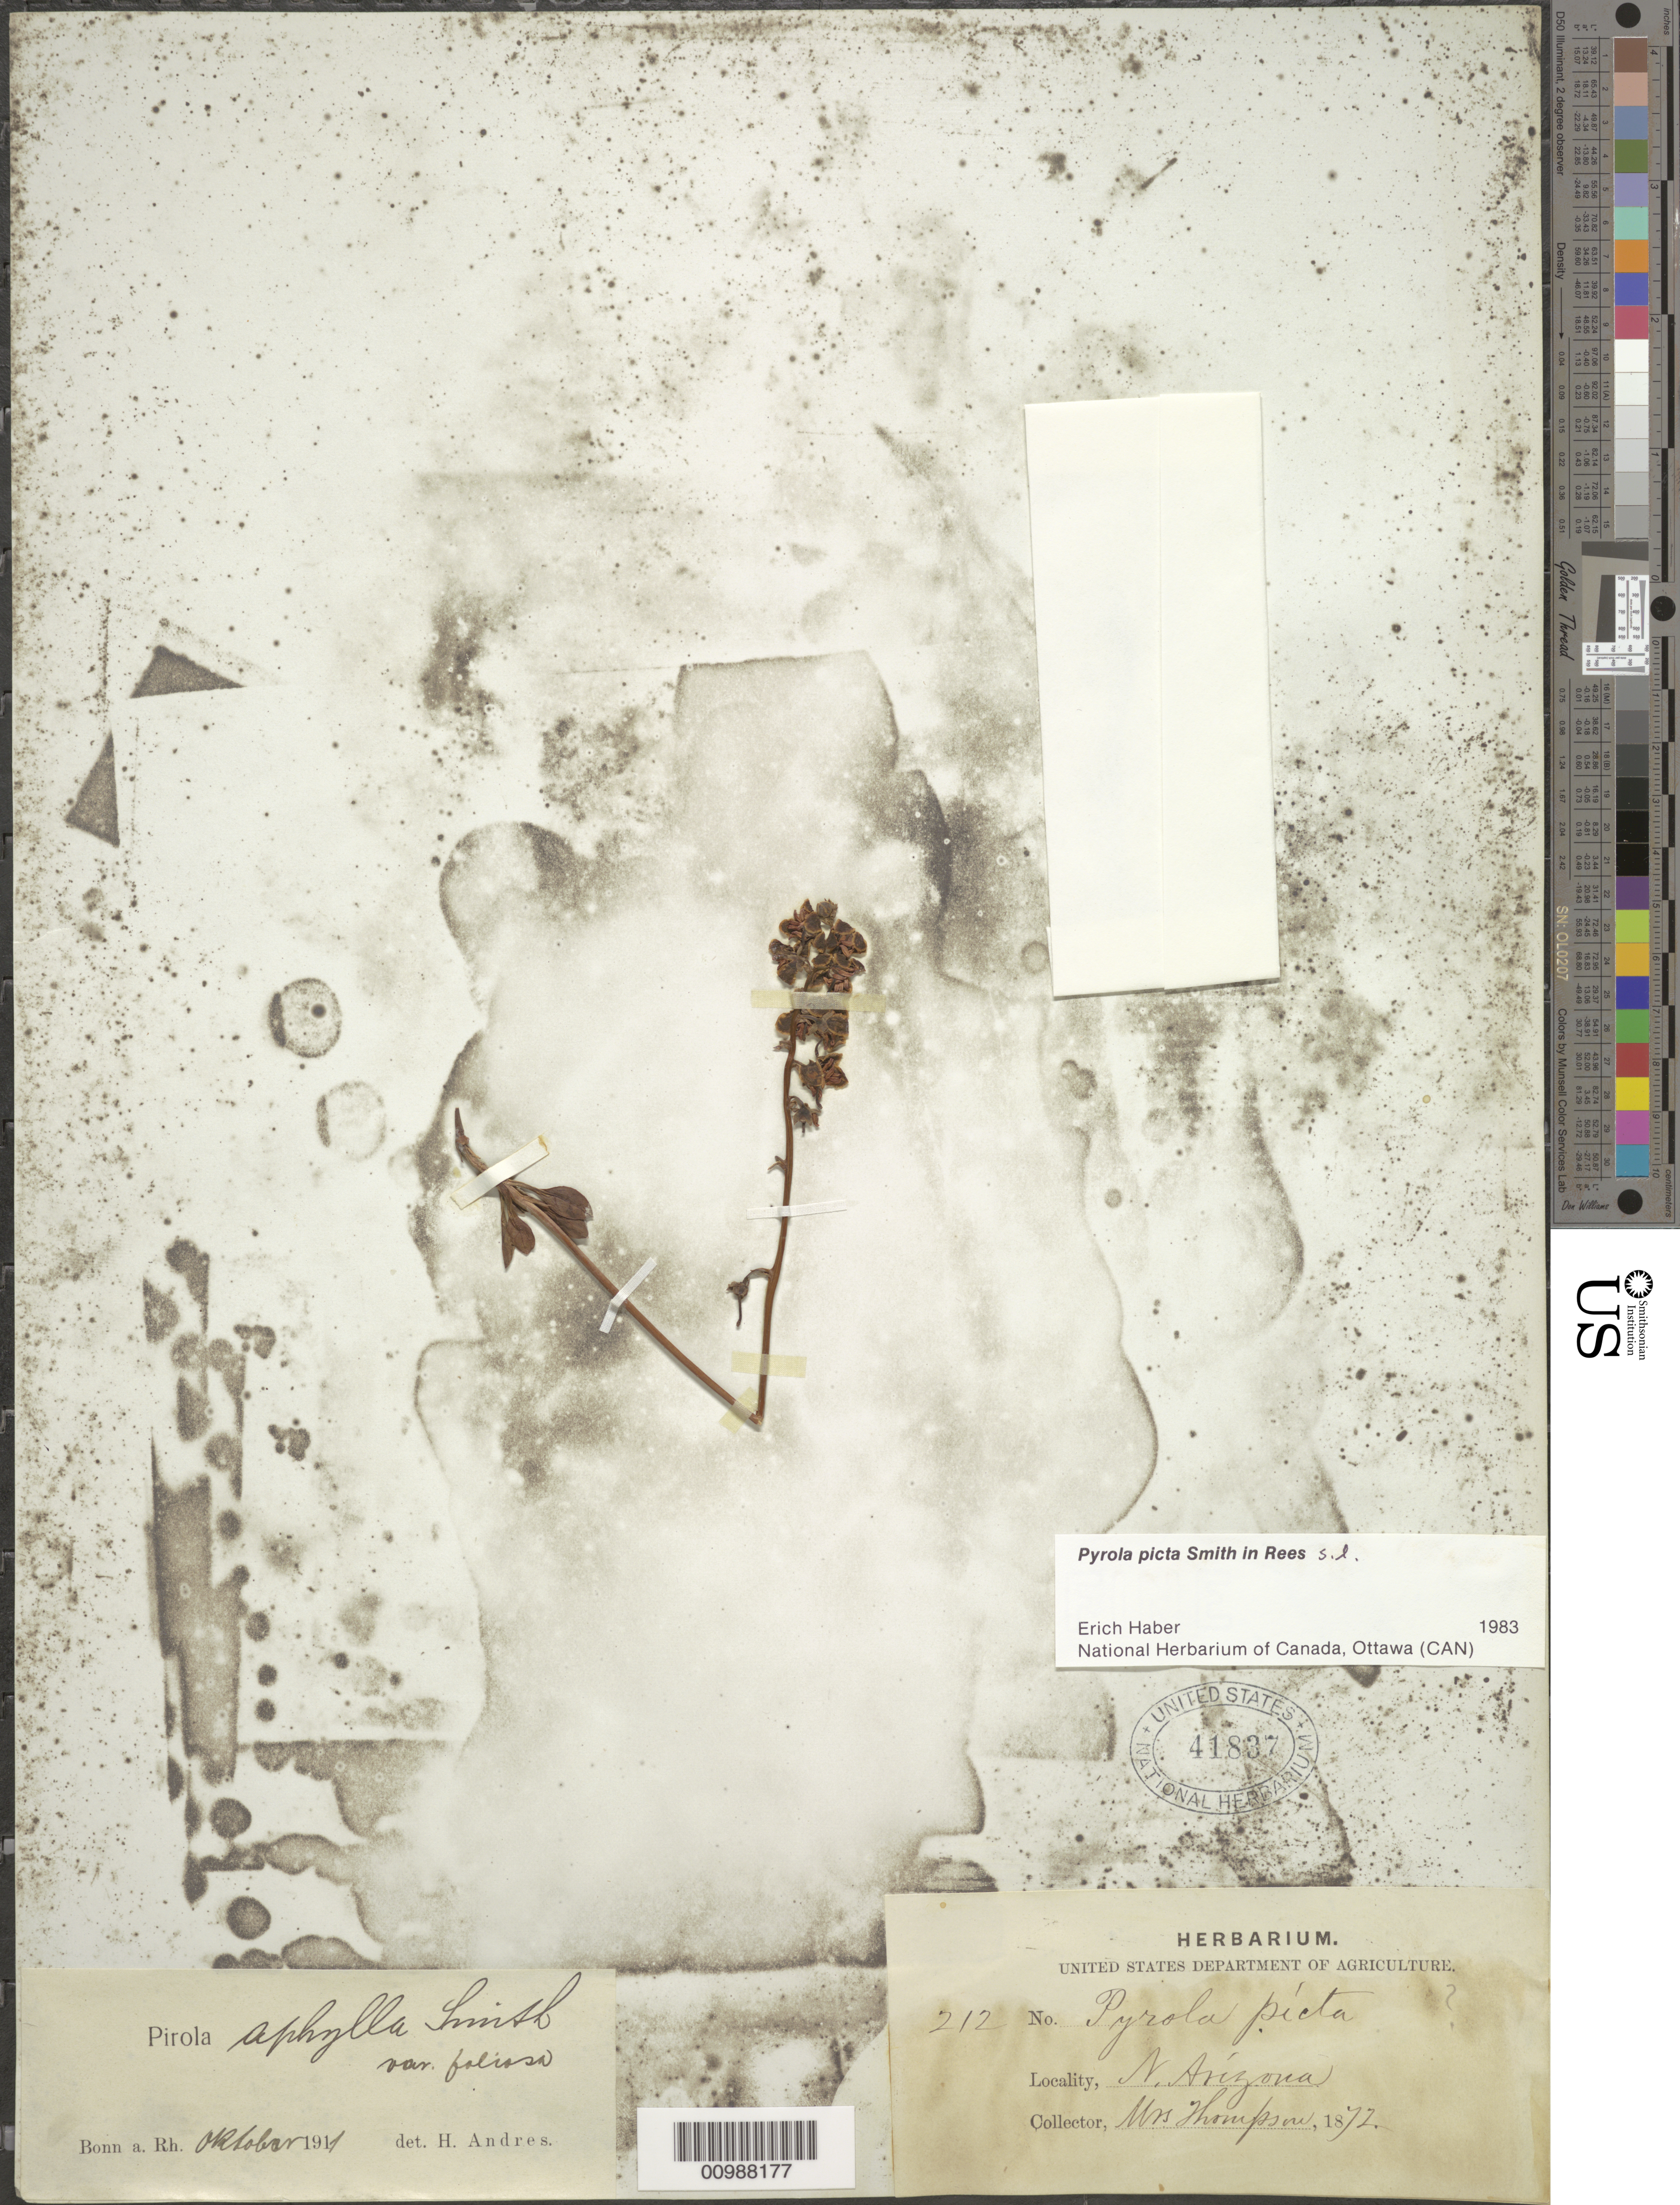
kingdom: Plantae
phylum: Tracheophyta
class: Magnoliopsida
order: Ericales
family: Ericaceae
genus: Pyrola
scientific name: Pyrola picta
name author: Sm. in Rees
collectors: E. P. Thompson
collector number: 212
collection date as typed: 1872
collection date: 1872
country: United States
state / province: Arizona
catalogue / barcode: US 41837